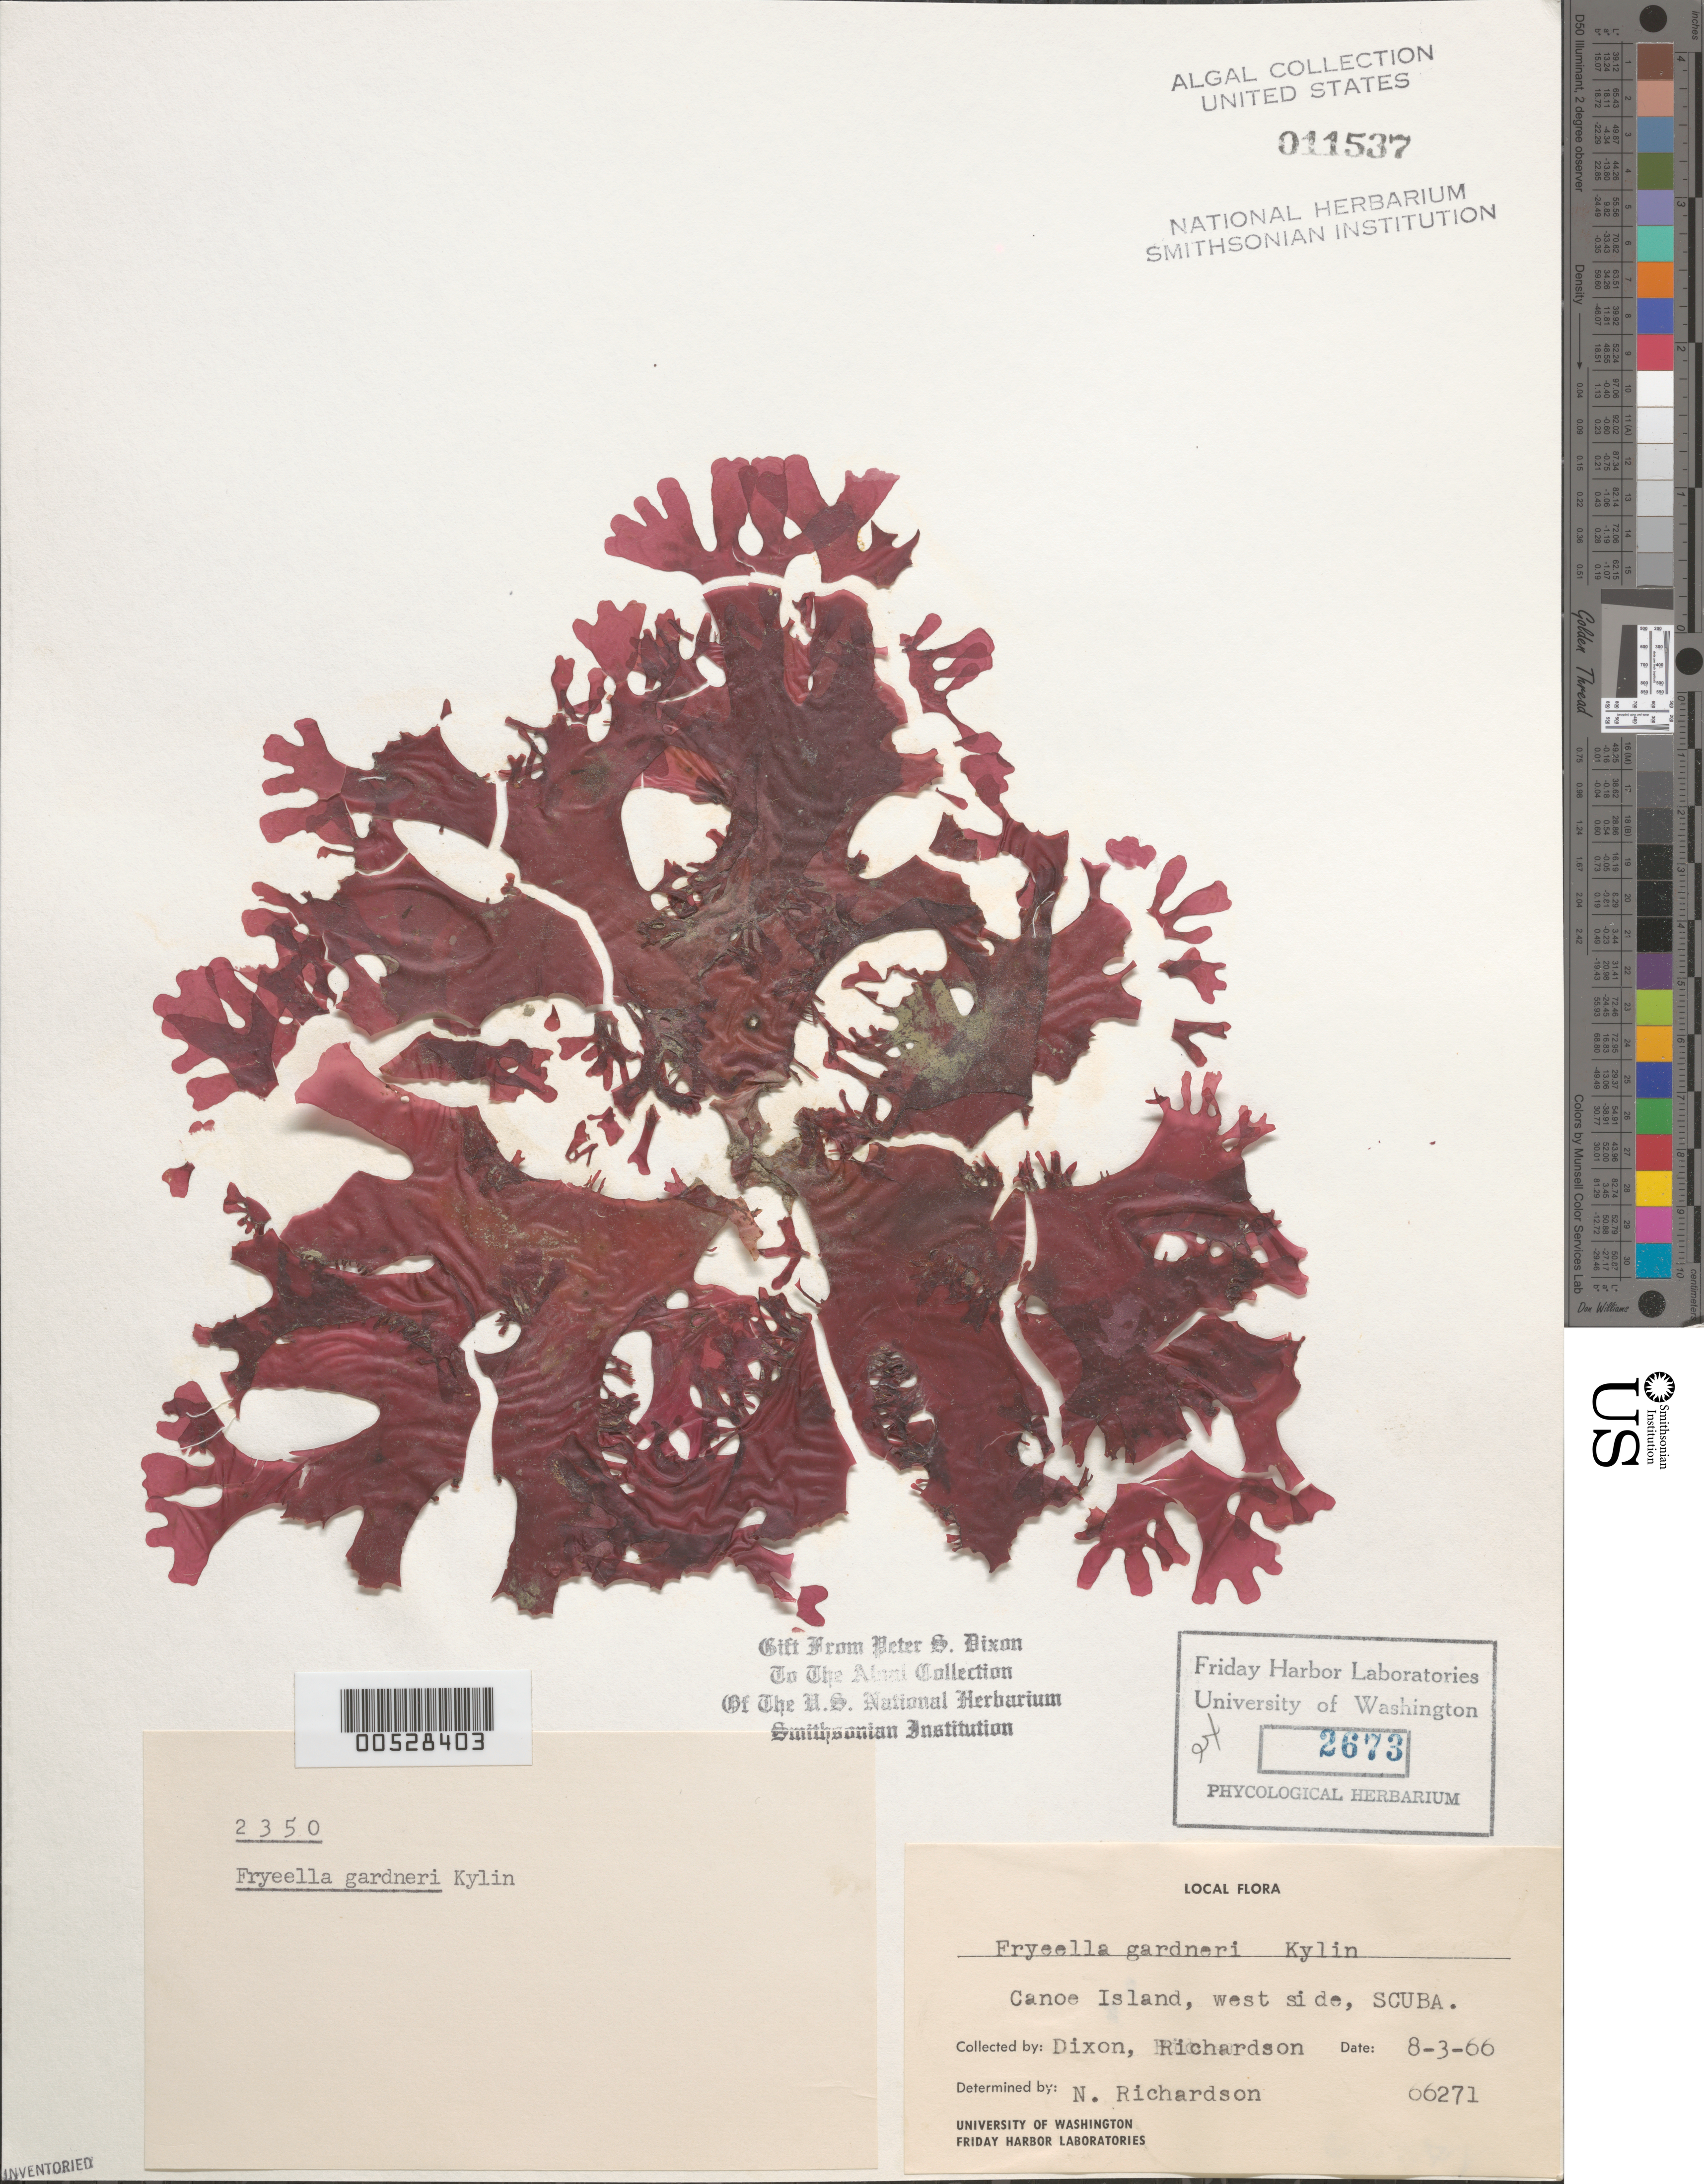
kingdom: Plantae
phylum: Rhodophyta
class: Florideophyceae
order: Rhodymeniales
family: Fryeellaceae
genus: Fryeella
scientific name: Fryeella gardneri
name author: (Setch.) Kylin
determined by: Richardson, N.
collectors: P. S. Dixon & N. Richardson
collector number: PSD 2350 & 66271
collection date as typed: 08 Mar 1966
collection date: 1966-03-08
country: United States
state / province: Washington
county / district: San Juan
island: Canoe Island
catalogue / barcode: US 11537